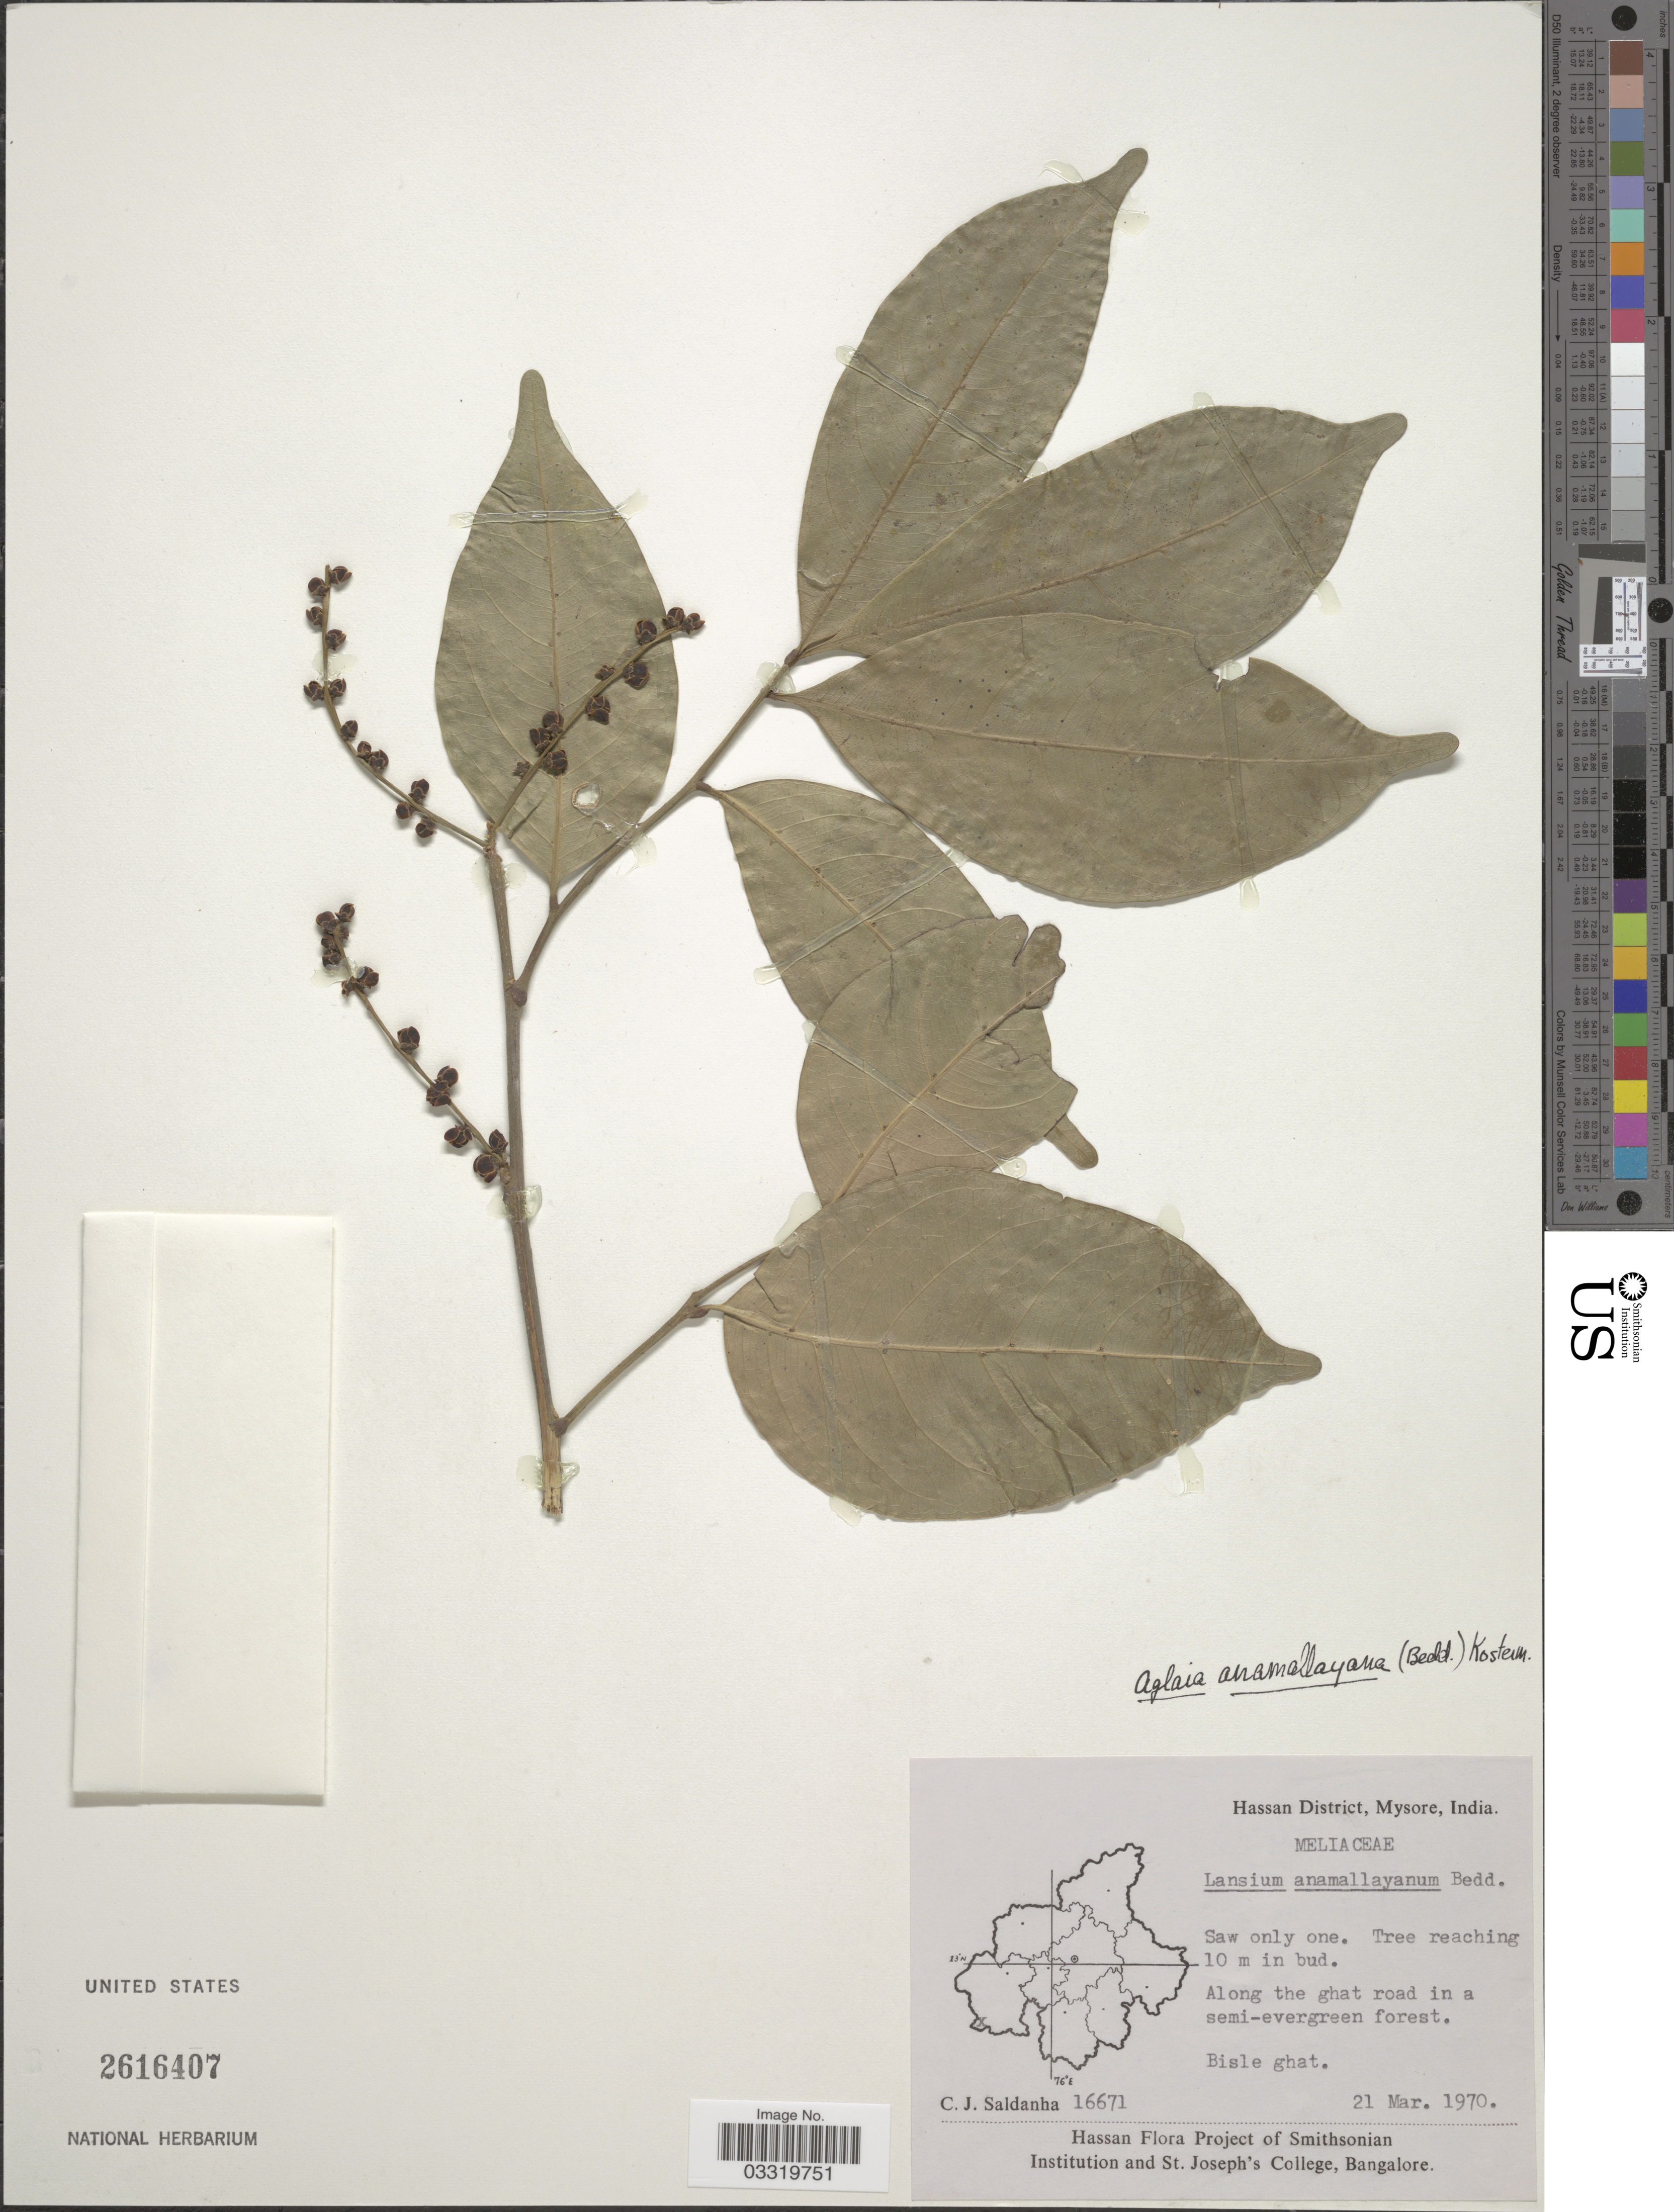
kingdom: Plantae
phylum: Tracheophyta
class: Magnoliopsida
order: Sapindales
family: Meliaceae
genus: Reinwardtiodendron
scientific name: Reinwardtiodendron anamalaiense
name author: Mabb.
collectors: C. J. Saldanha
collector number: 16671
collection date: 1970-03-21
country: India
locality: Hassan District, Mysore, Bisle ghat.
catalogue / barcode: US 2616407